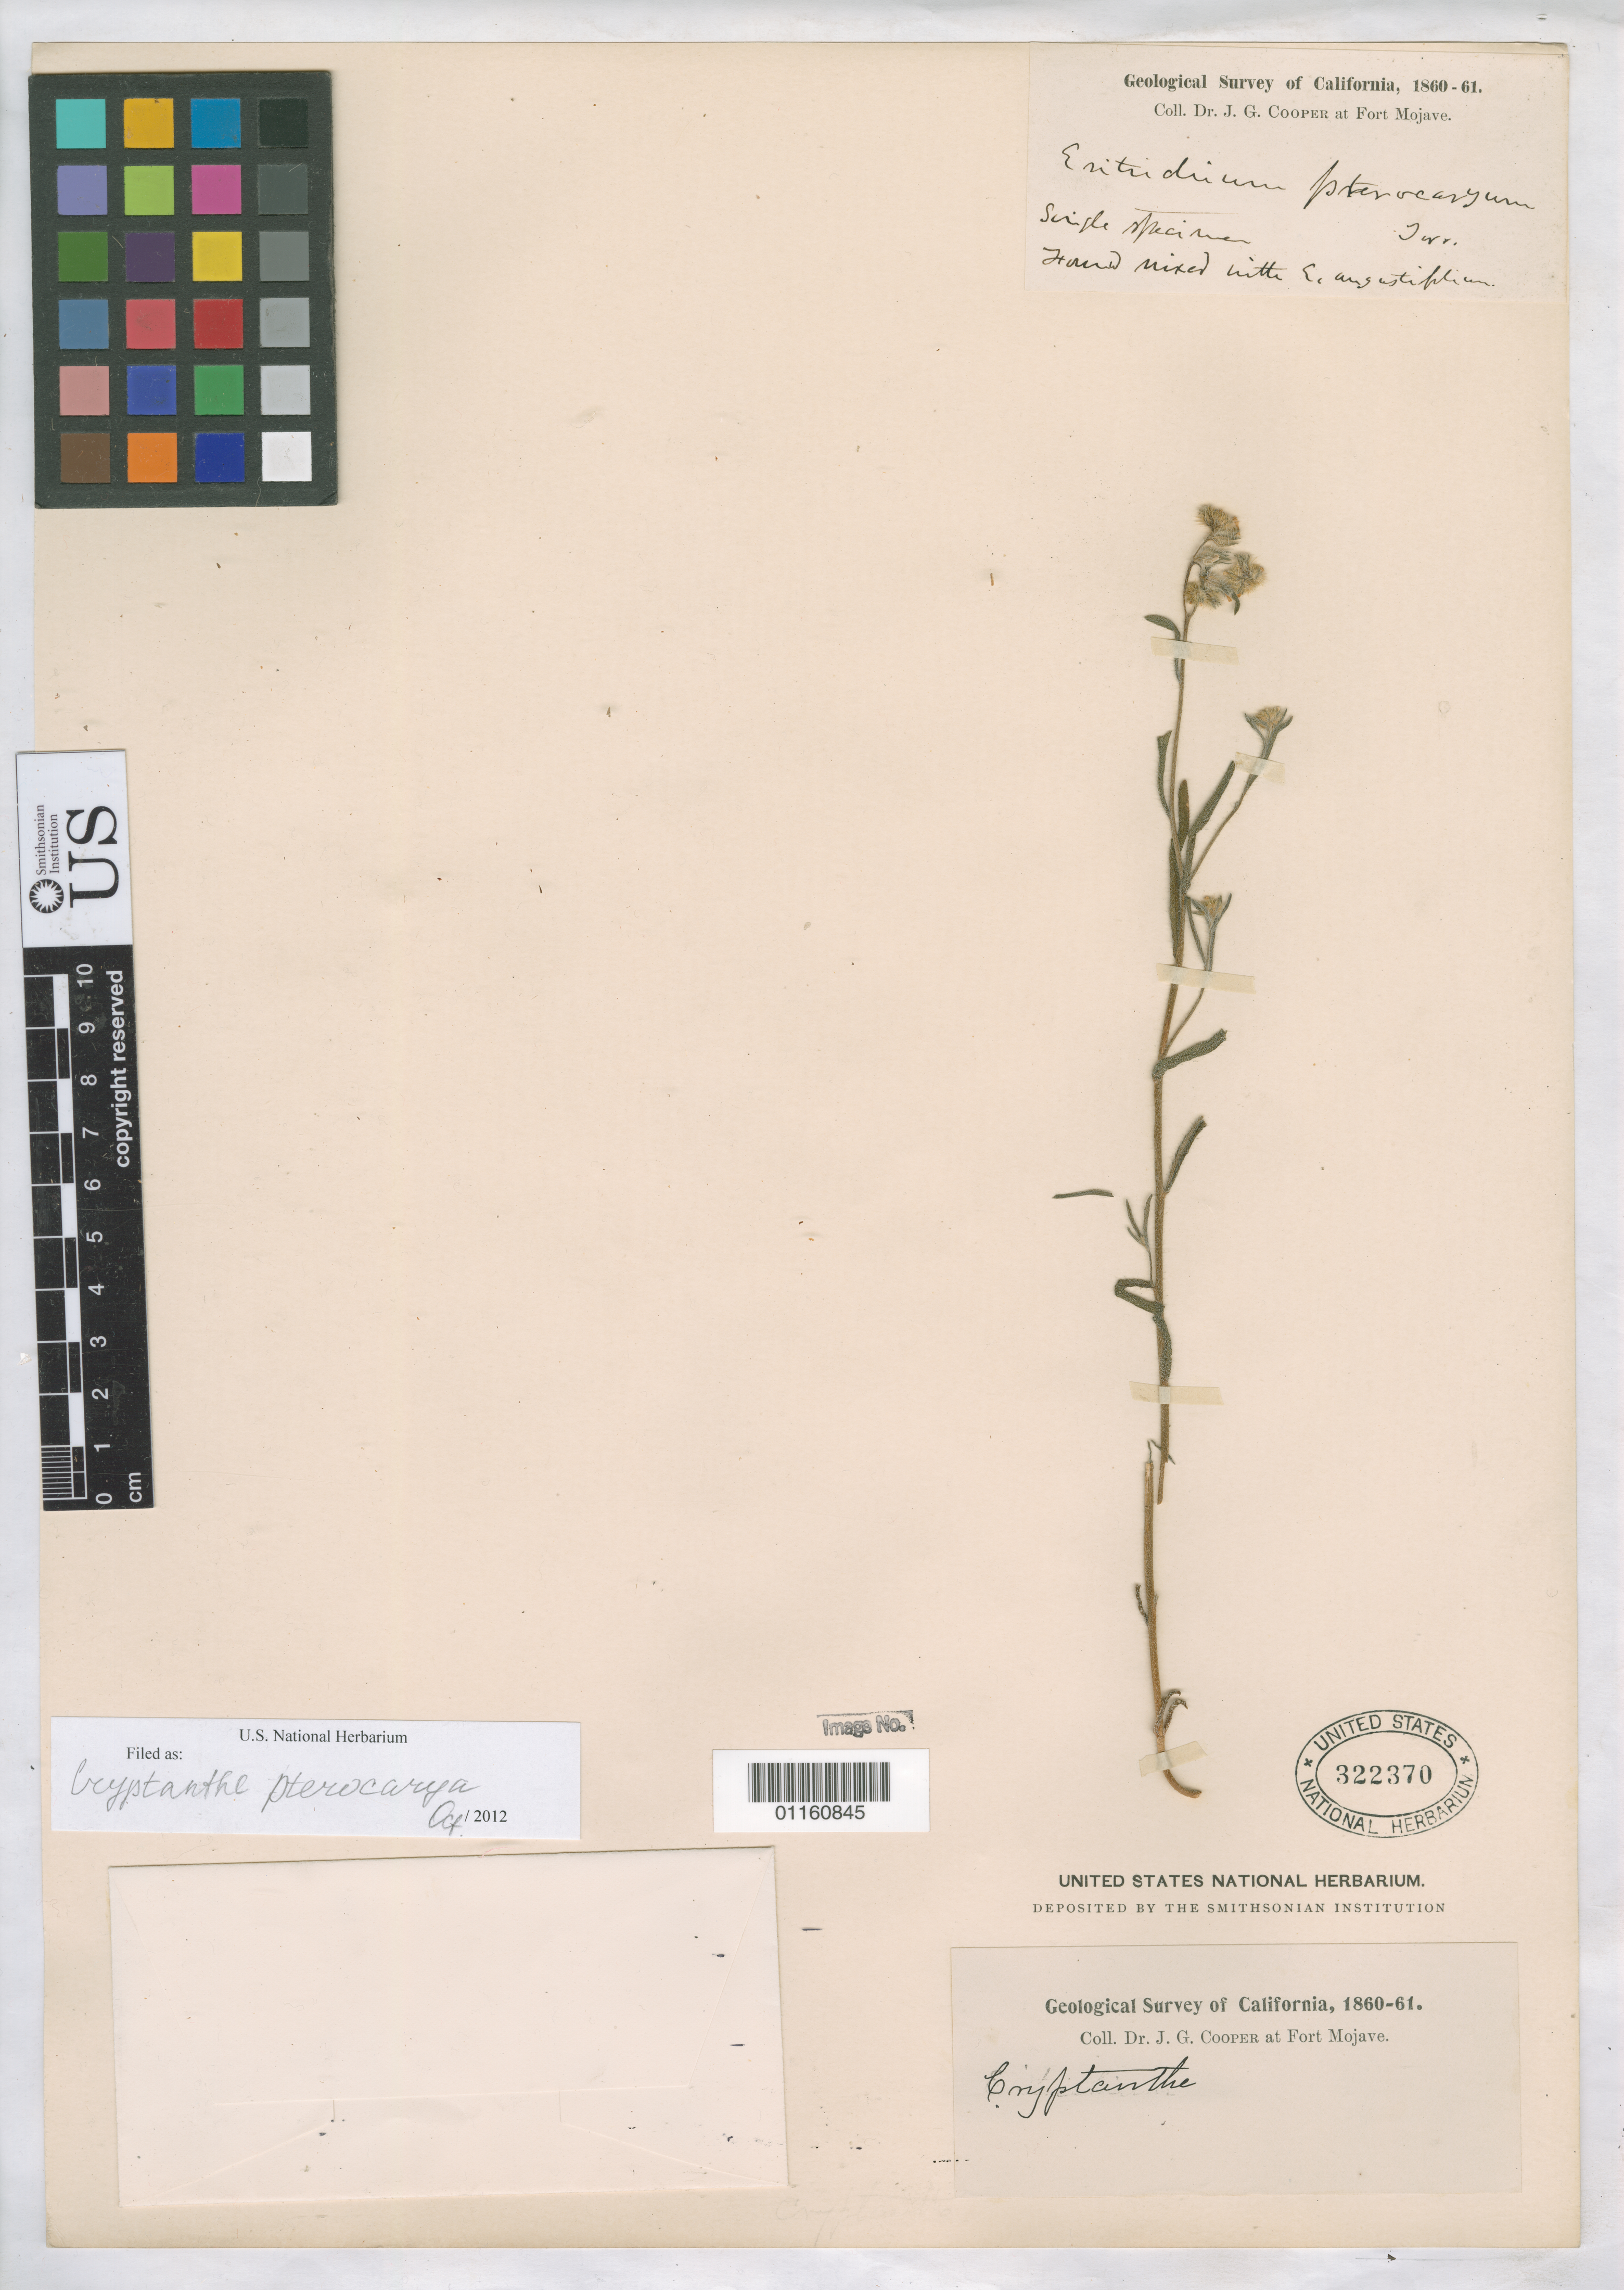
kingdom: Plantae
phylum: Tracheophyta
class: Magnoliopsida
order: Boraginales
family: Boraginaceae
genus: Cryptantha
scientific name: Cryptantha pterocarya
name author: (Torr.) Greene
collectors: J. G. Cooper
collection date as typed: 1860 to -- --- 1861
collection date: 1860/1861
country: United States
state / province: California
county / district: San Bernardino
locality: Fort Mojave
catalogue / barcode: US 322370